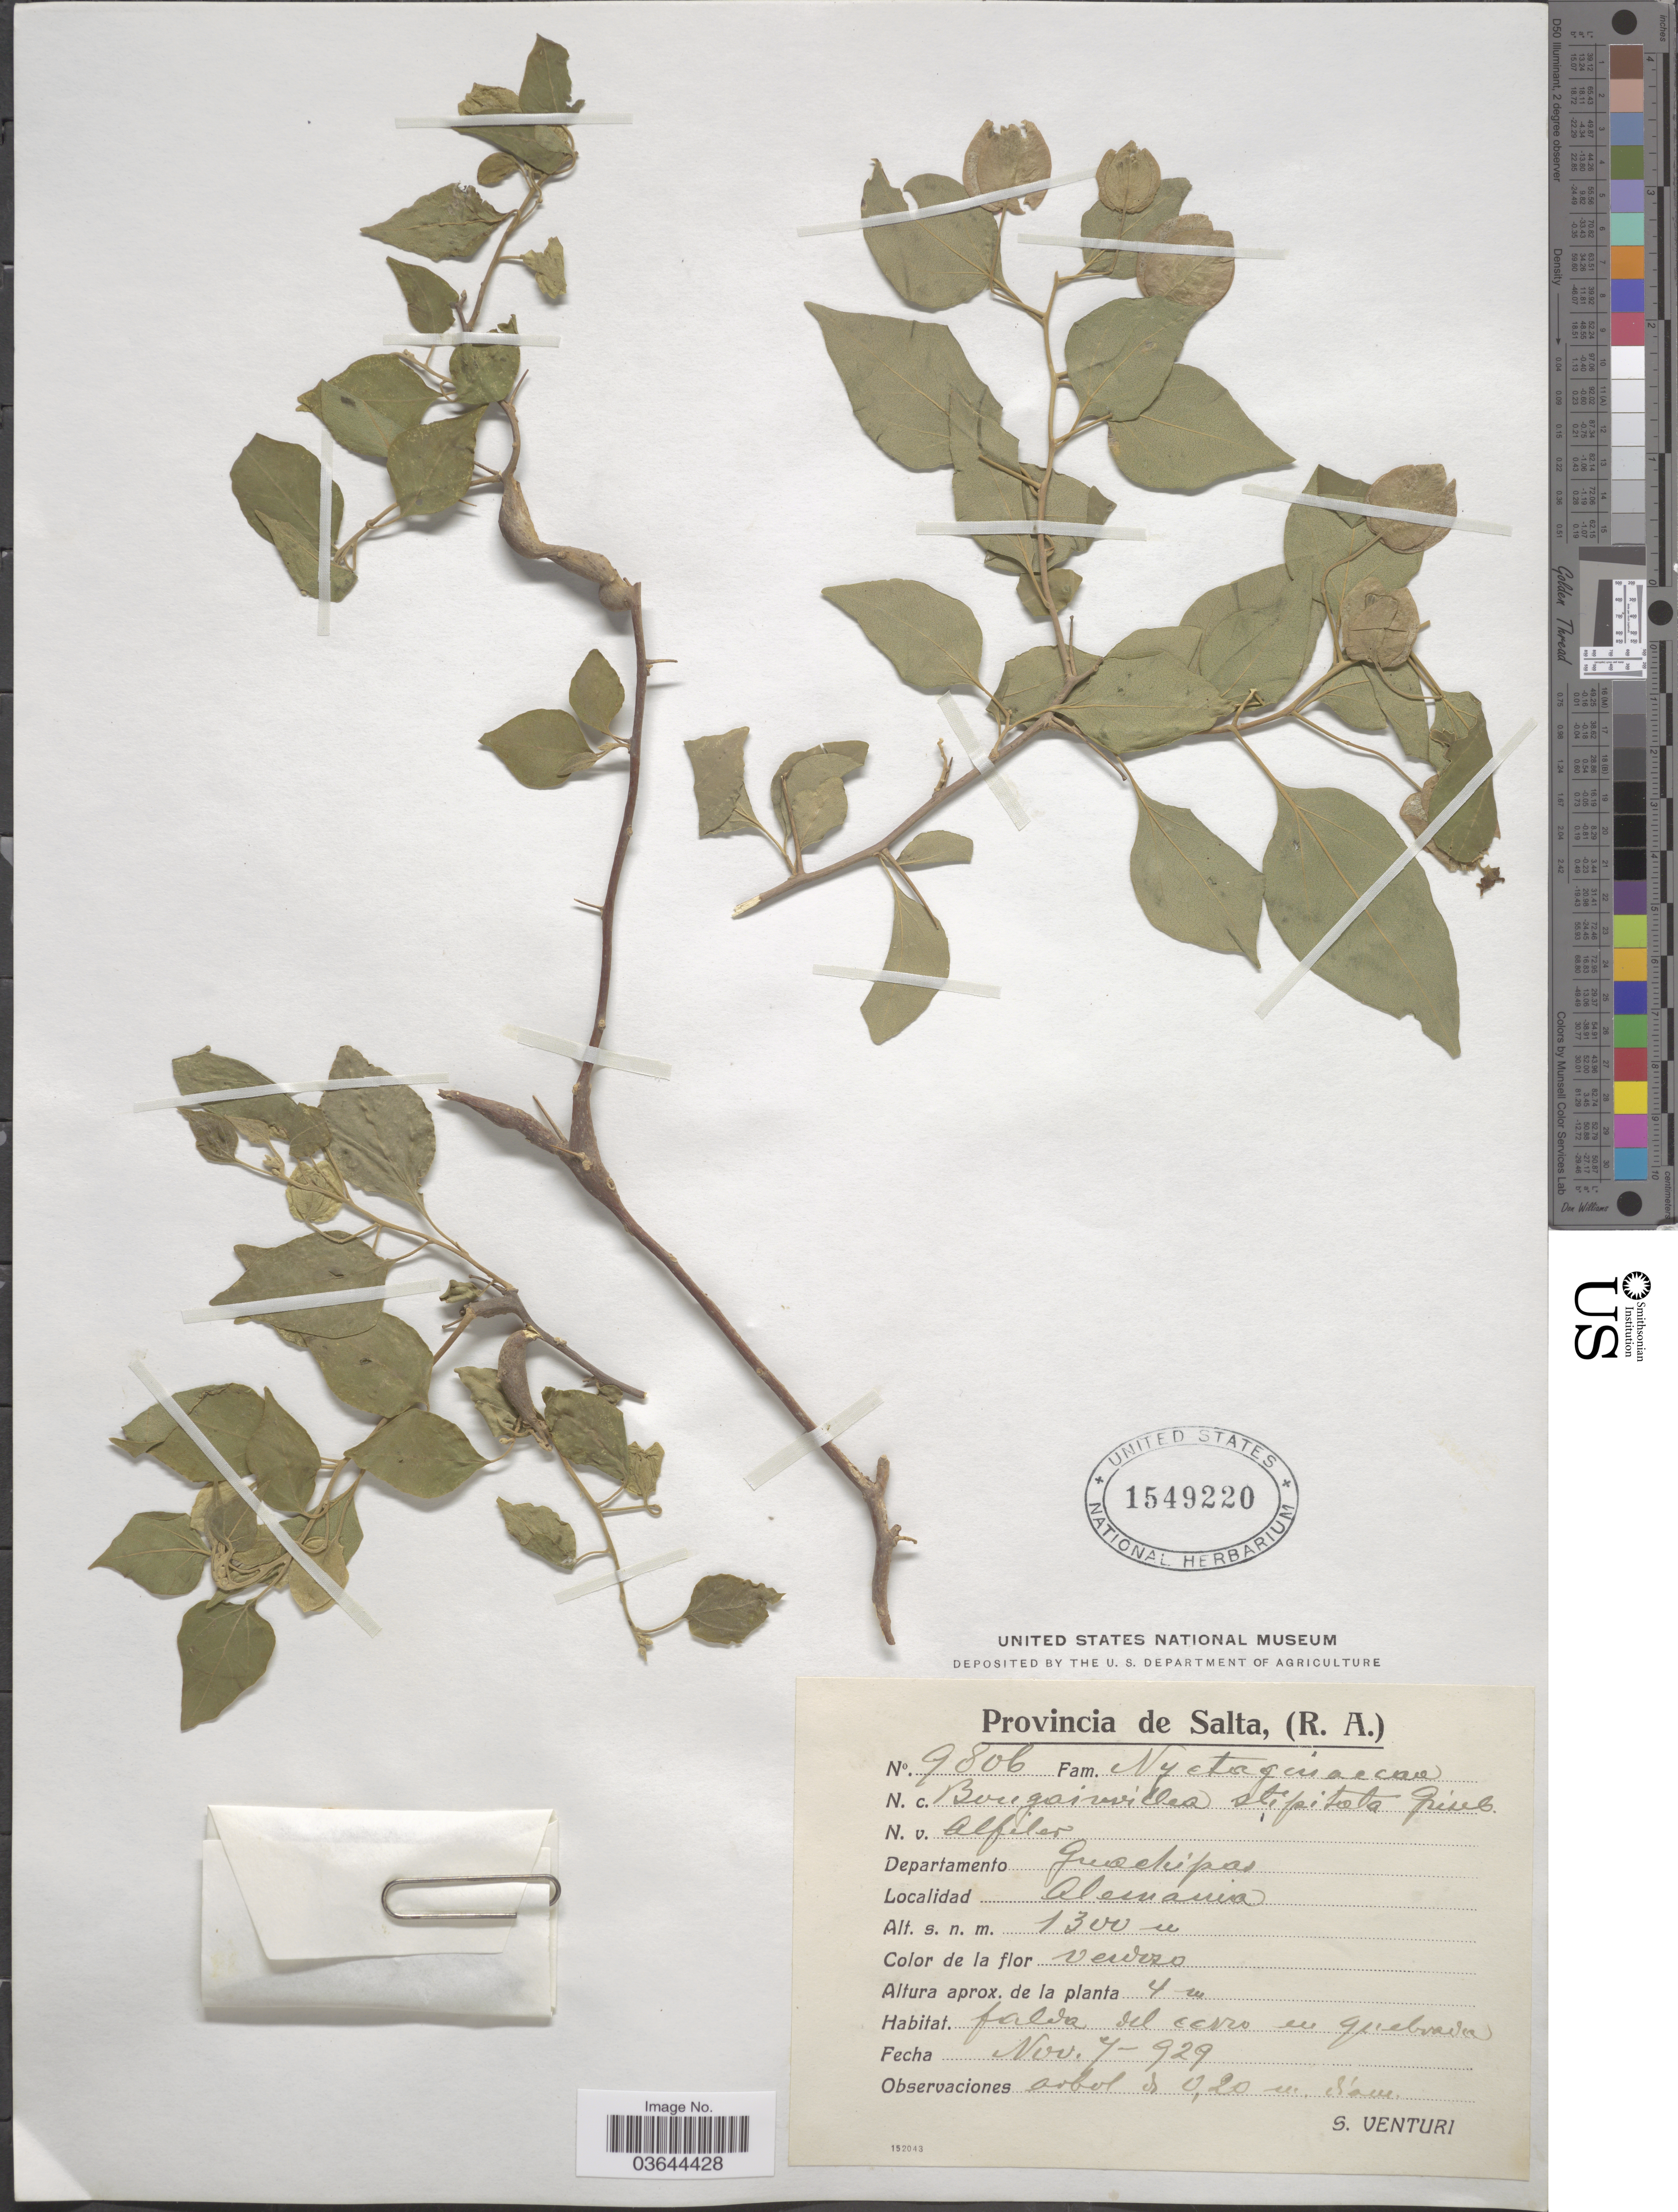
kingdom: Plantae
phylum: Tracheophyta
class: Magnoliopsida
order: Caryophyllales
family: Nyctaginaceae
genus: Bougainvillea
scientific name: Bougainvillea stipitata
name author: Griseb.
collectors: S. Venturi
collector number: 9806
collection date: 1929-11-07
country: Argentina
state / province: Salta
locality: Departamento Guadupa, Alemania.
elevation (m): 1300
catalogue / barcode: US 1549220